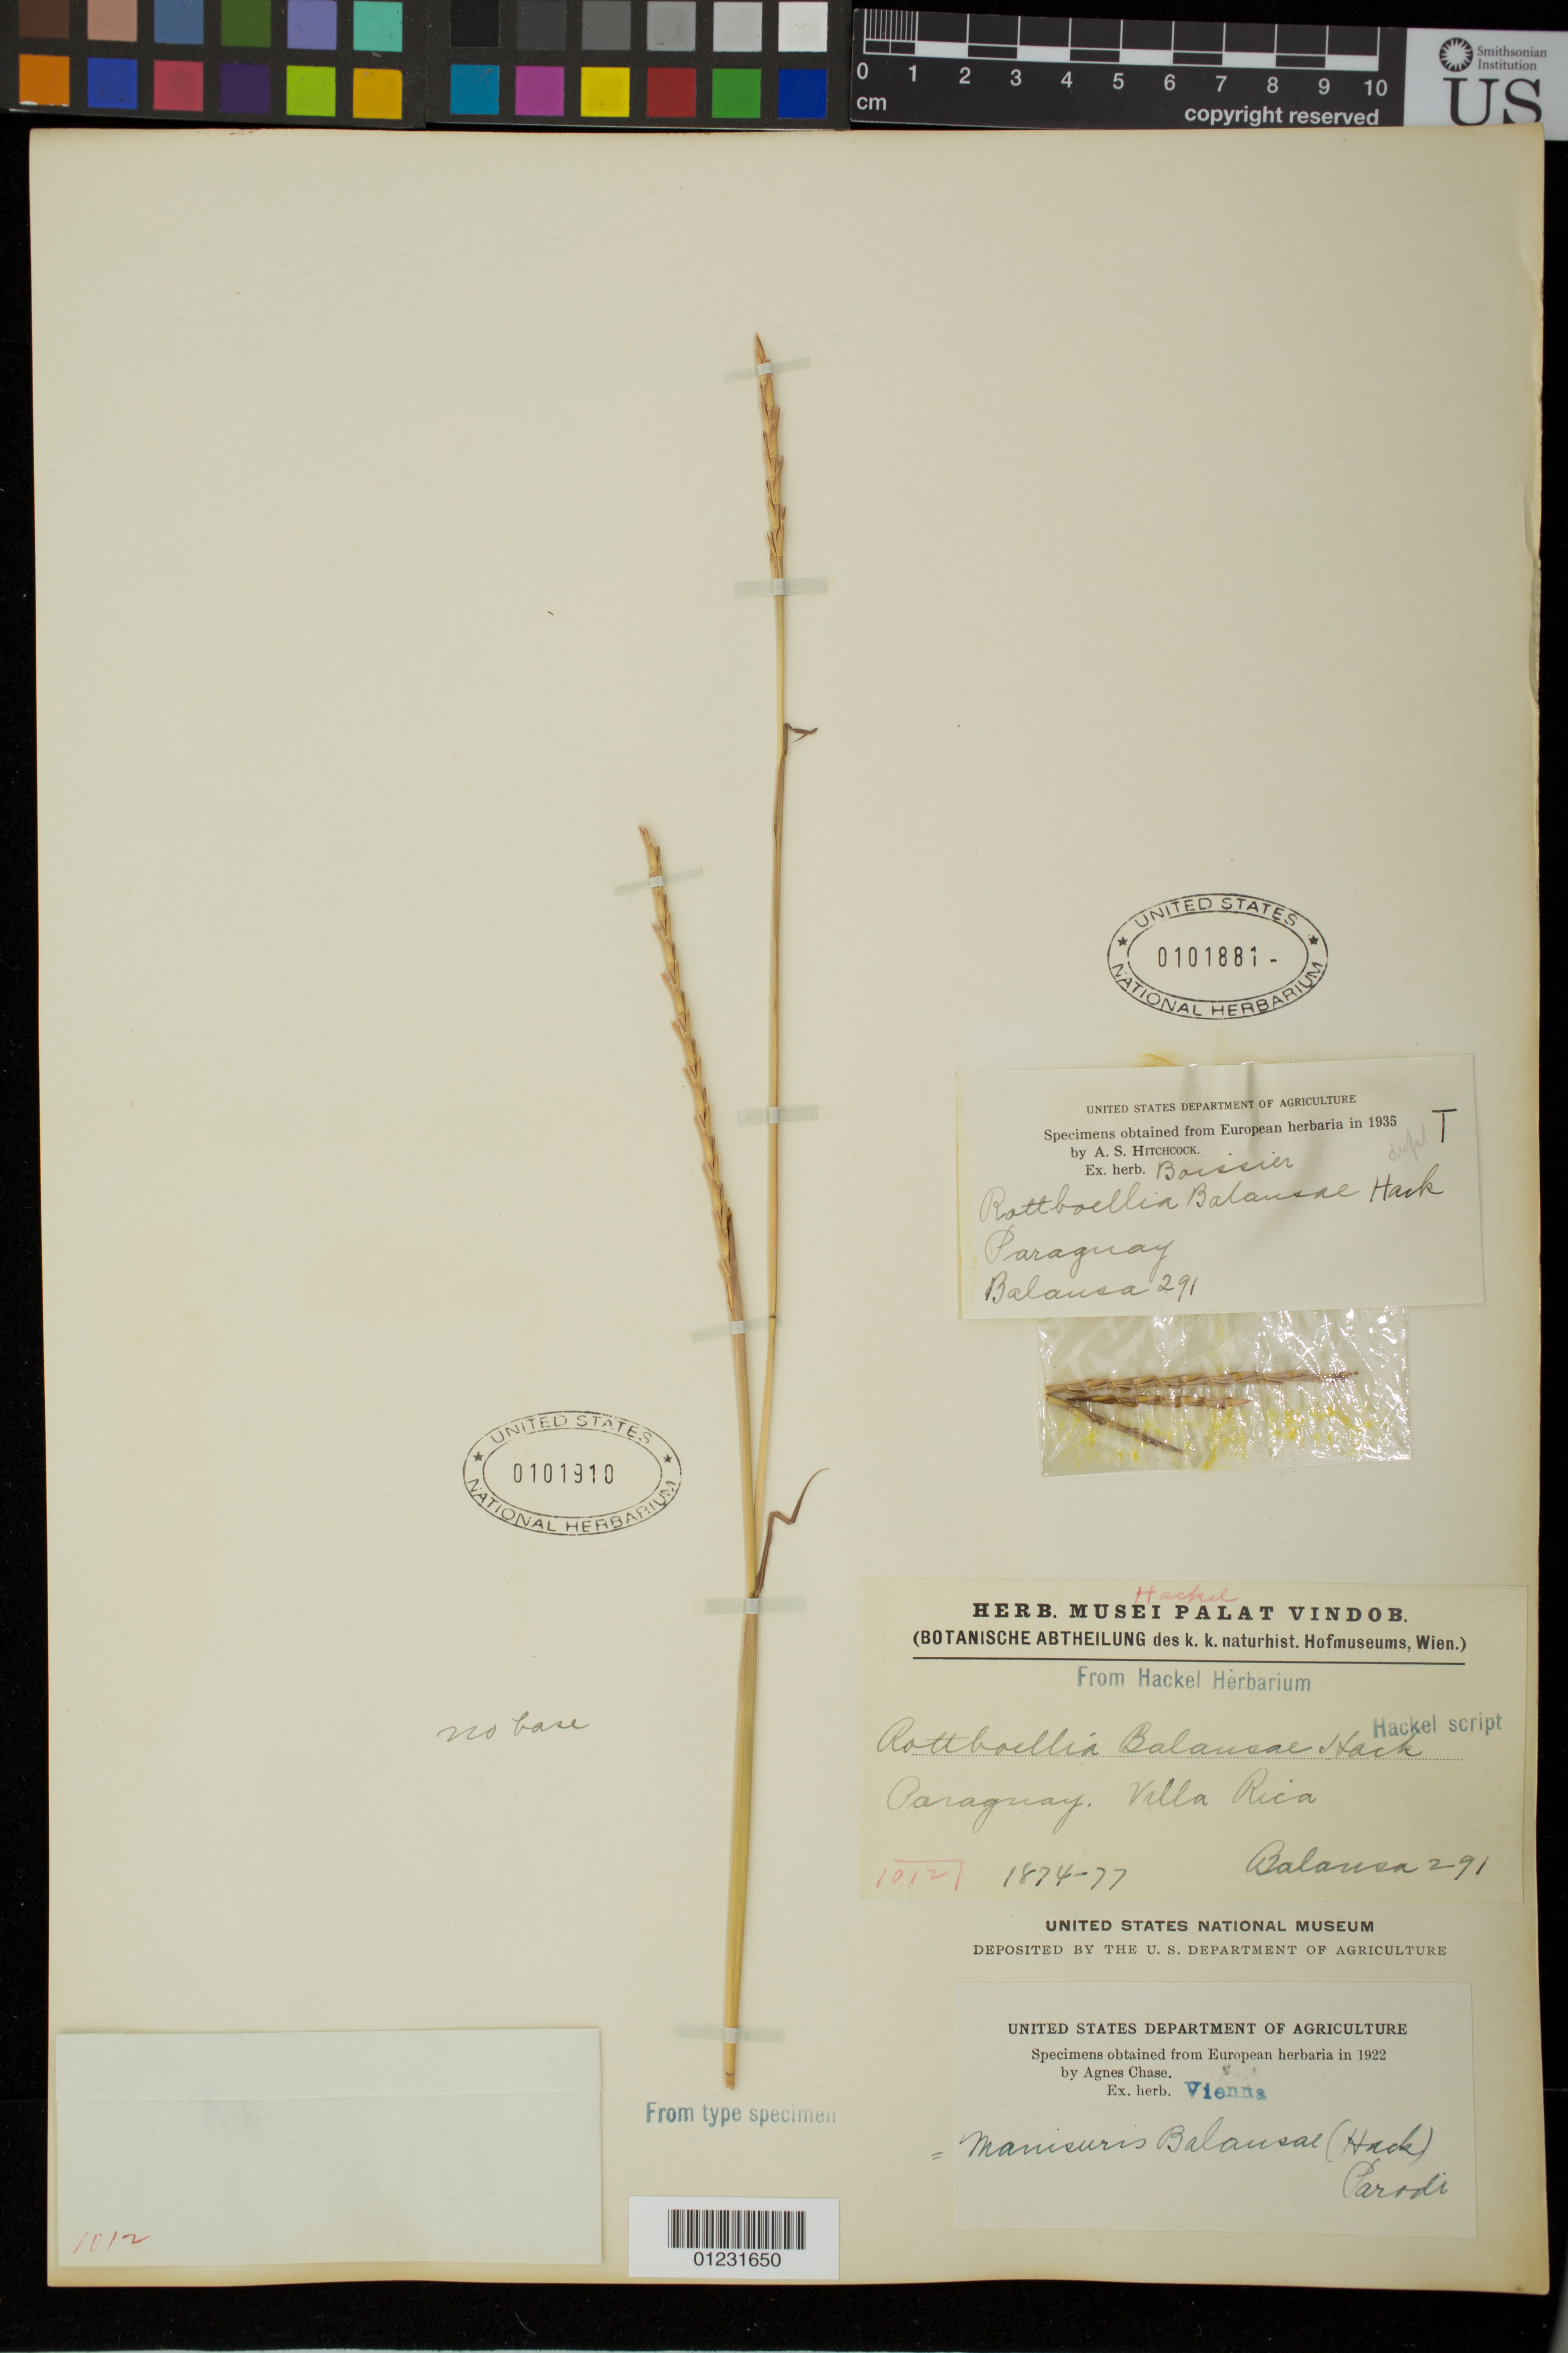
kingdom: Plantae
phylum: Tracheophyta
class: Liliopsida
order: Poales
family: Poaceae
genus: Rottboellia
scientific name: Rottboellia balansae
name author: Hack.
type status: Possible Isotype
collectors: B. Balansa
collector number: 291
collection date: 1874/1877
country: Paraguay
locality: Villa Rica.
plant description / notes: Fragmentary material of type specimen ex herb. Vienna.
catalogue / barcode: US 101910